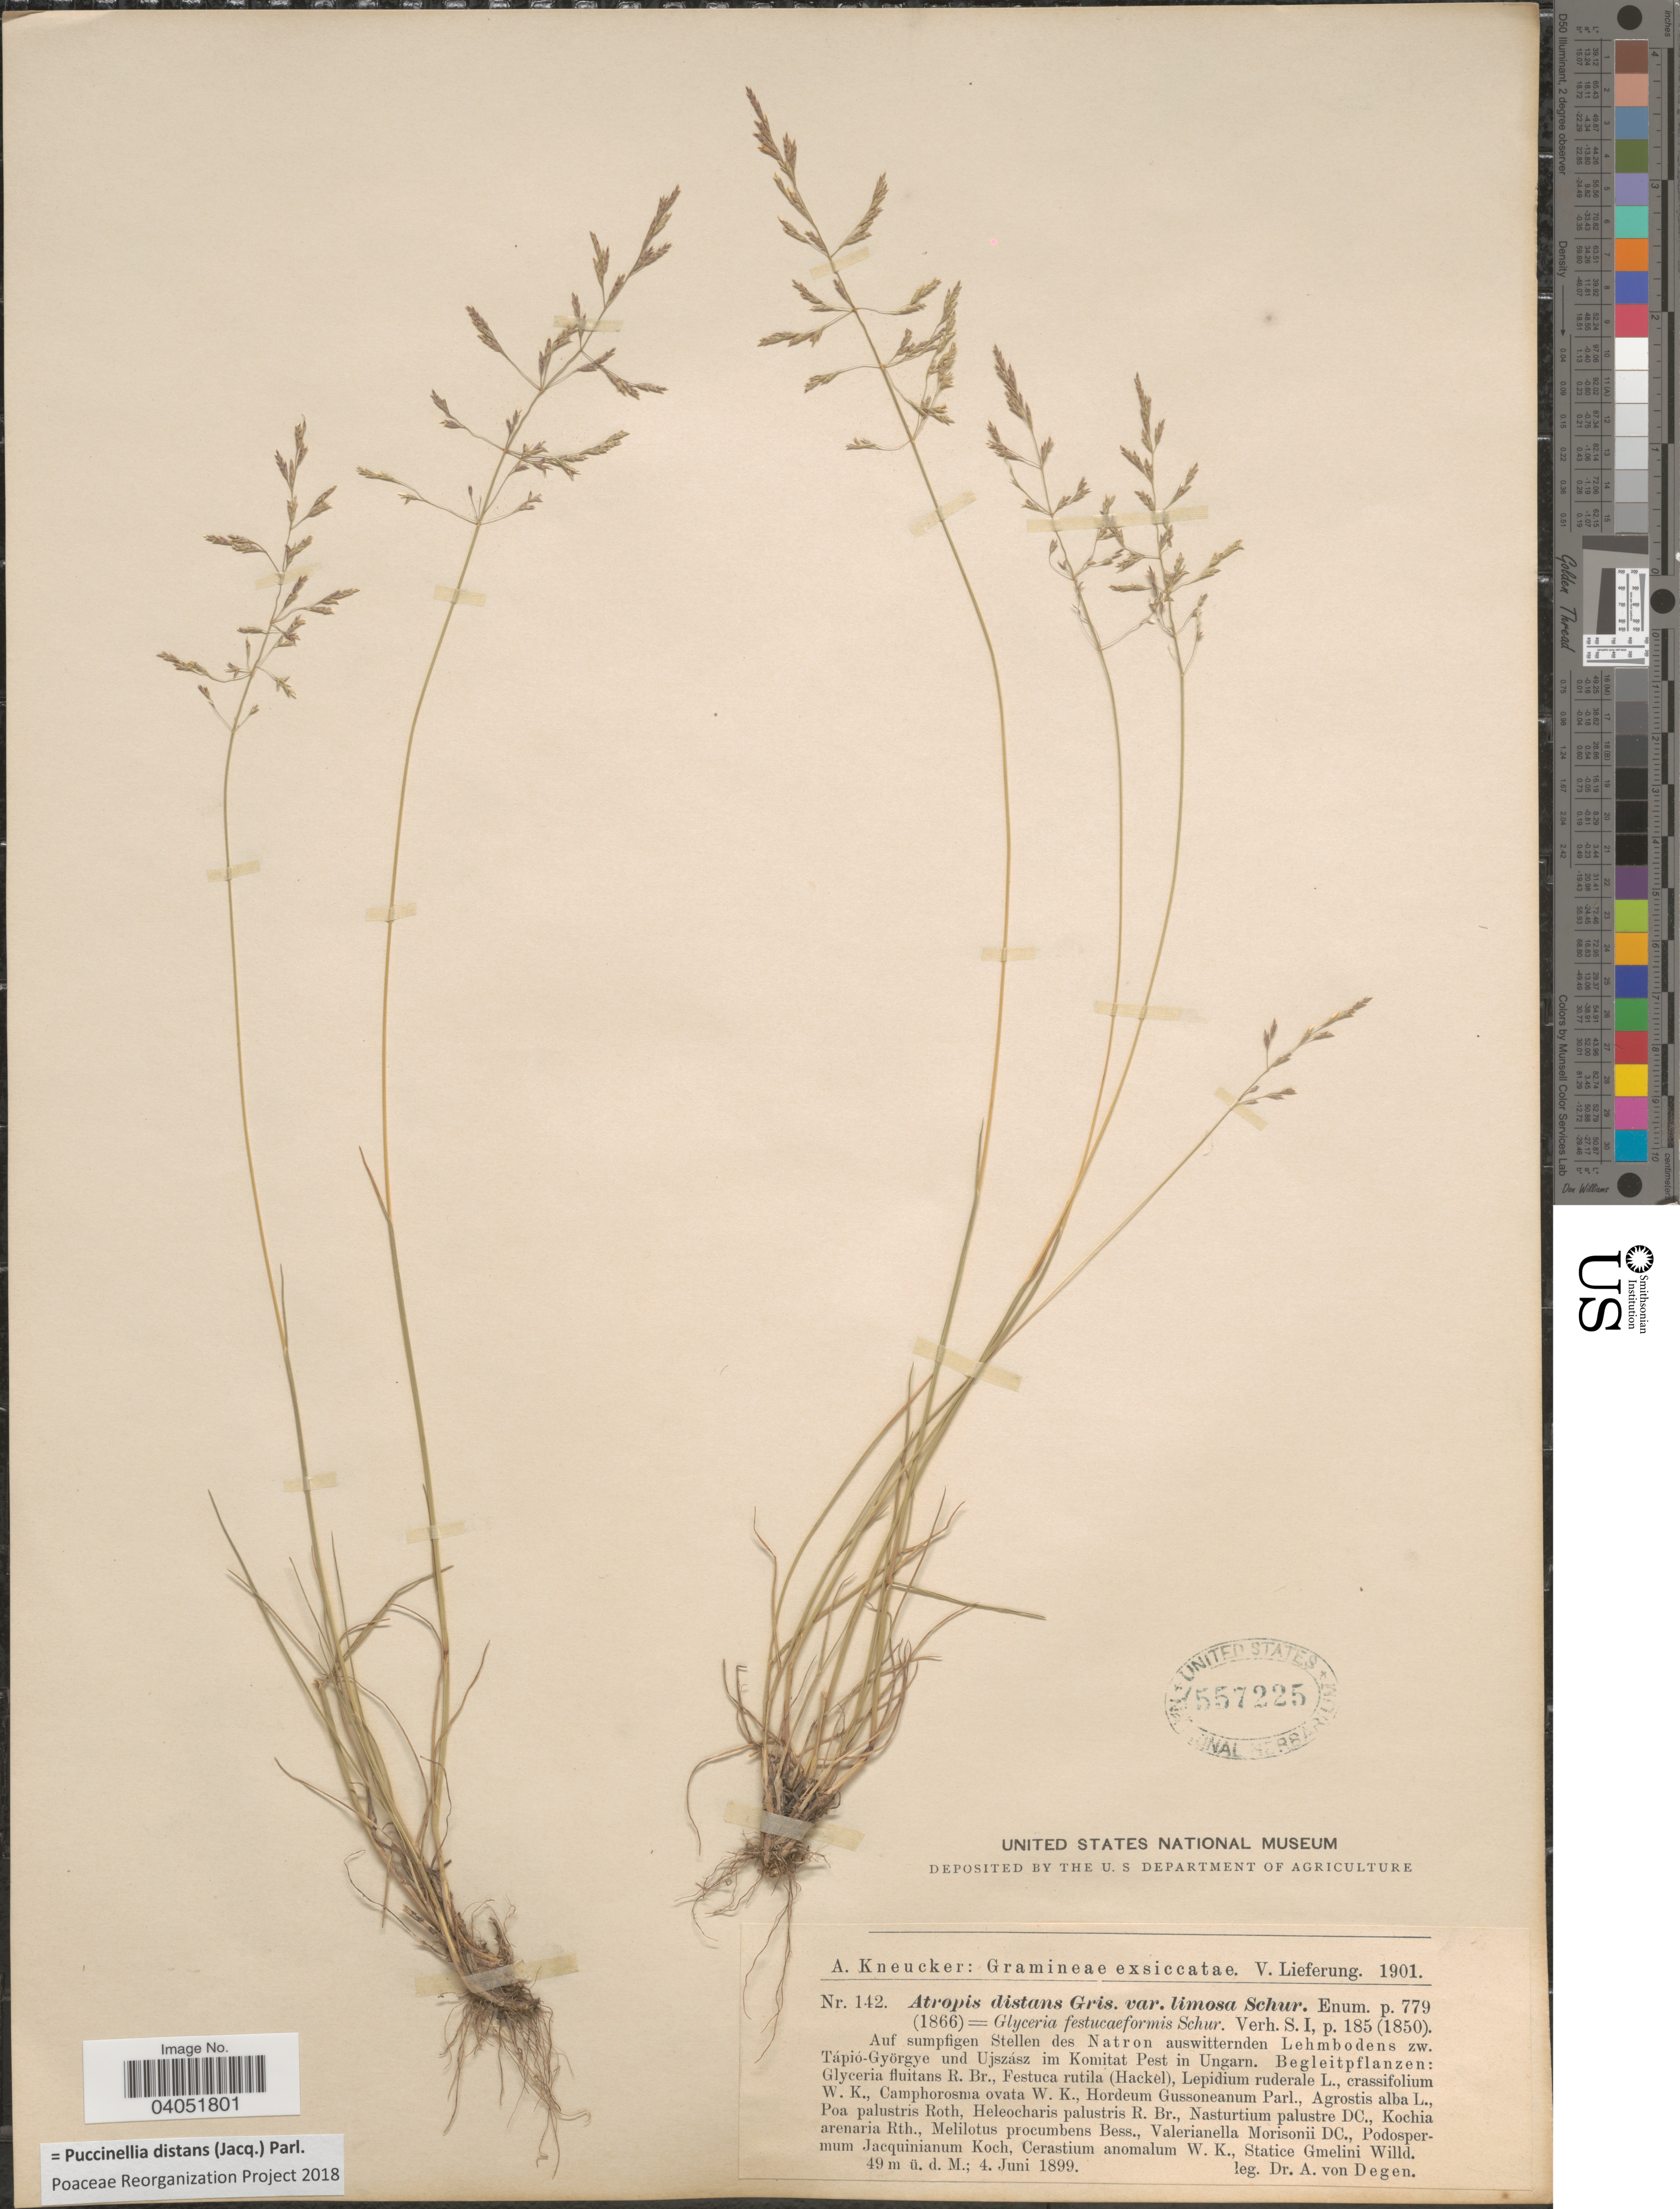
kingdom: Plantae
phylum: Tracheophyta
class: Liliopsida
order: Poales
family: Poaceae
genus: Puccinellia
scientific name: Puccinellia distans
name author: (Jacq.) Parl.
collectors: A. von Degen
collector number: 142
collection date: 1899-06-04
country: Hungary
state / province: Pest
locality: Auf sumpfigen Stellen des Natron auswitternden Lehmbodens zw. Tápió-Györgye und Ujszász im Komitat Pest in Ungarn.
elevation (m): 49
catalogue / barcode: US 557225